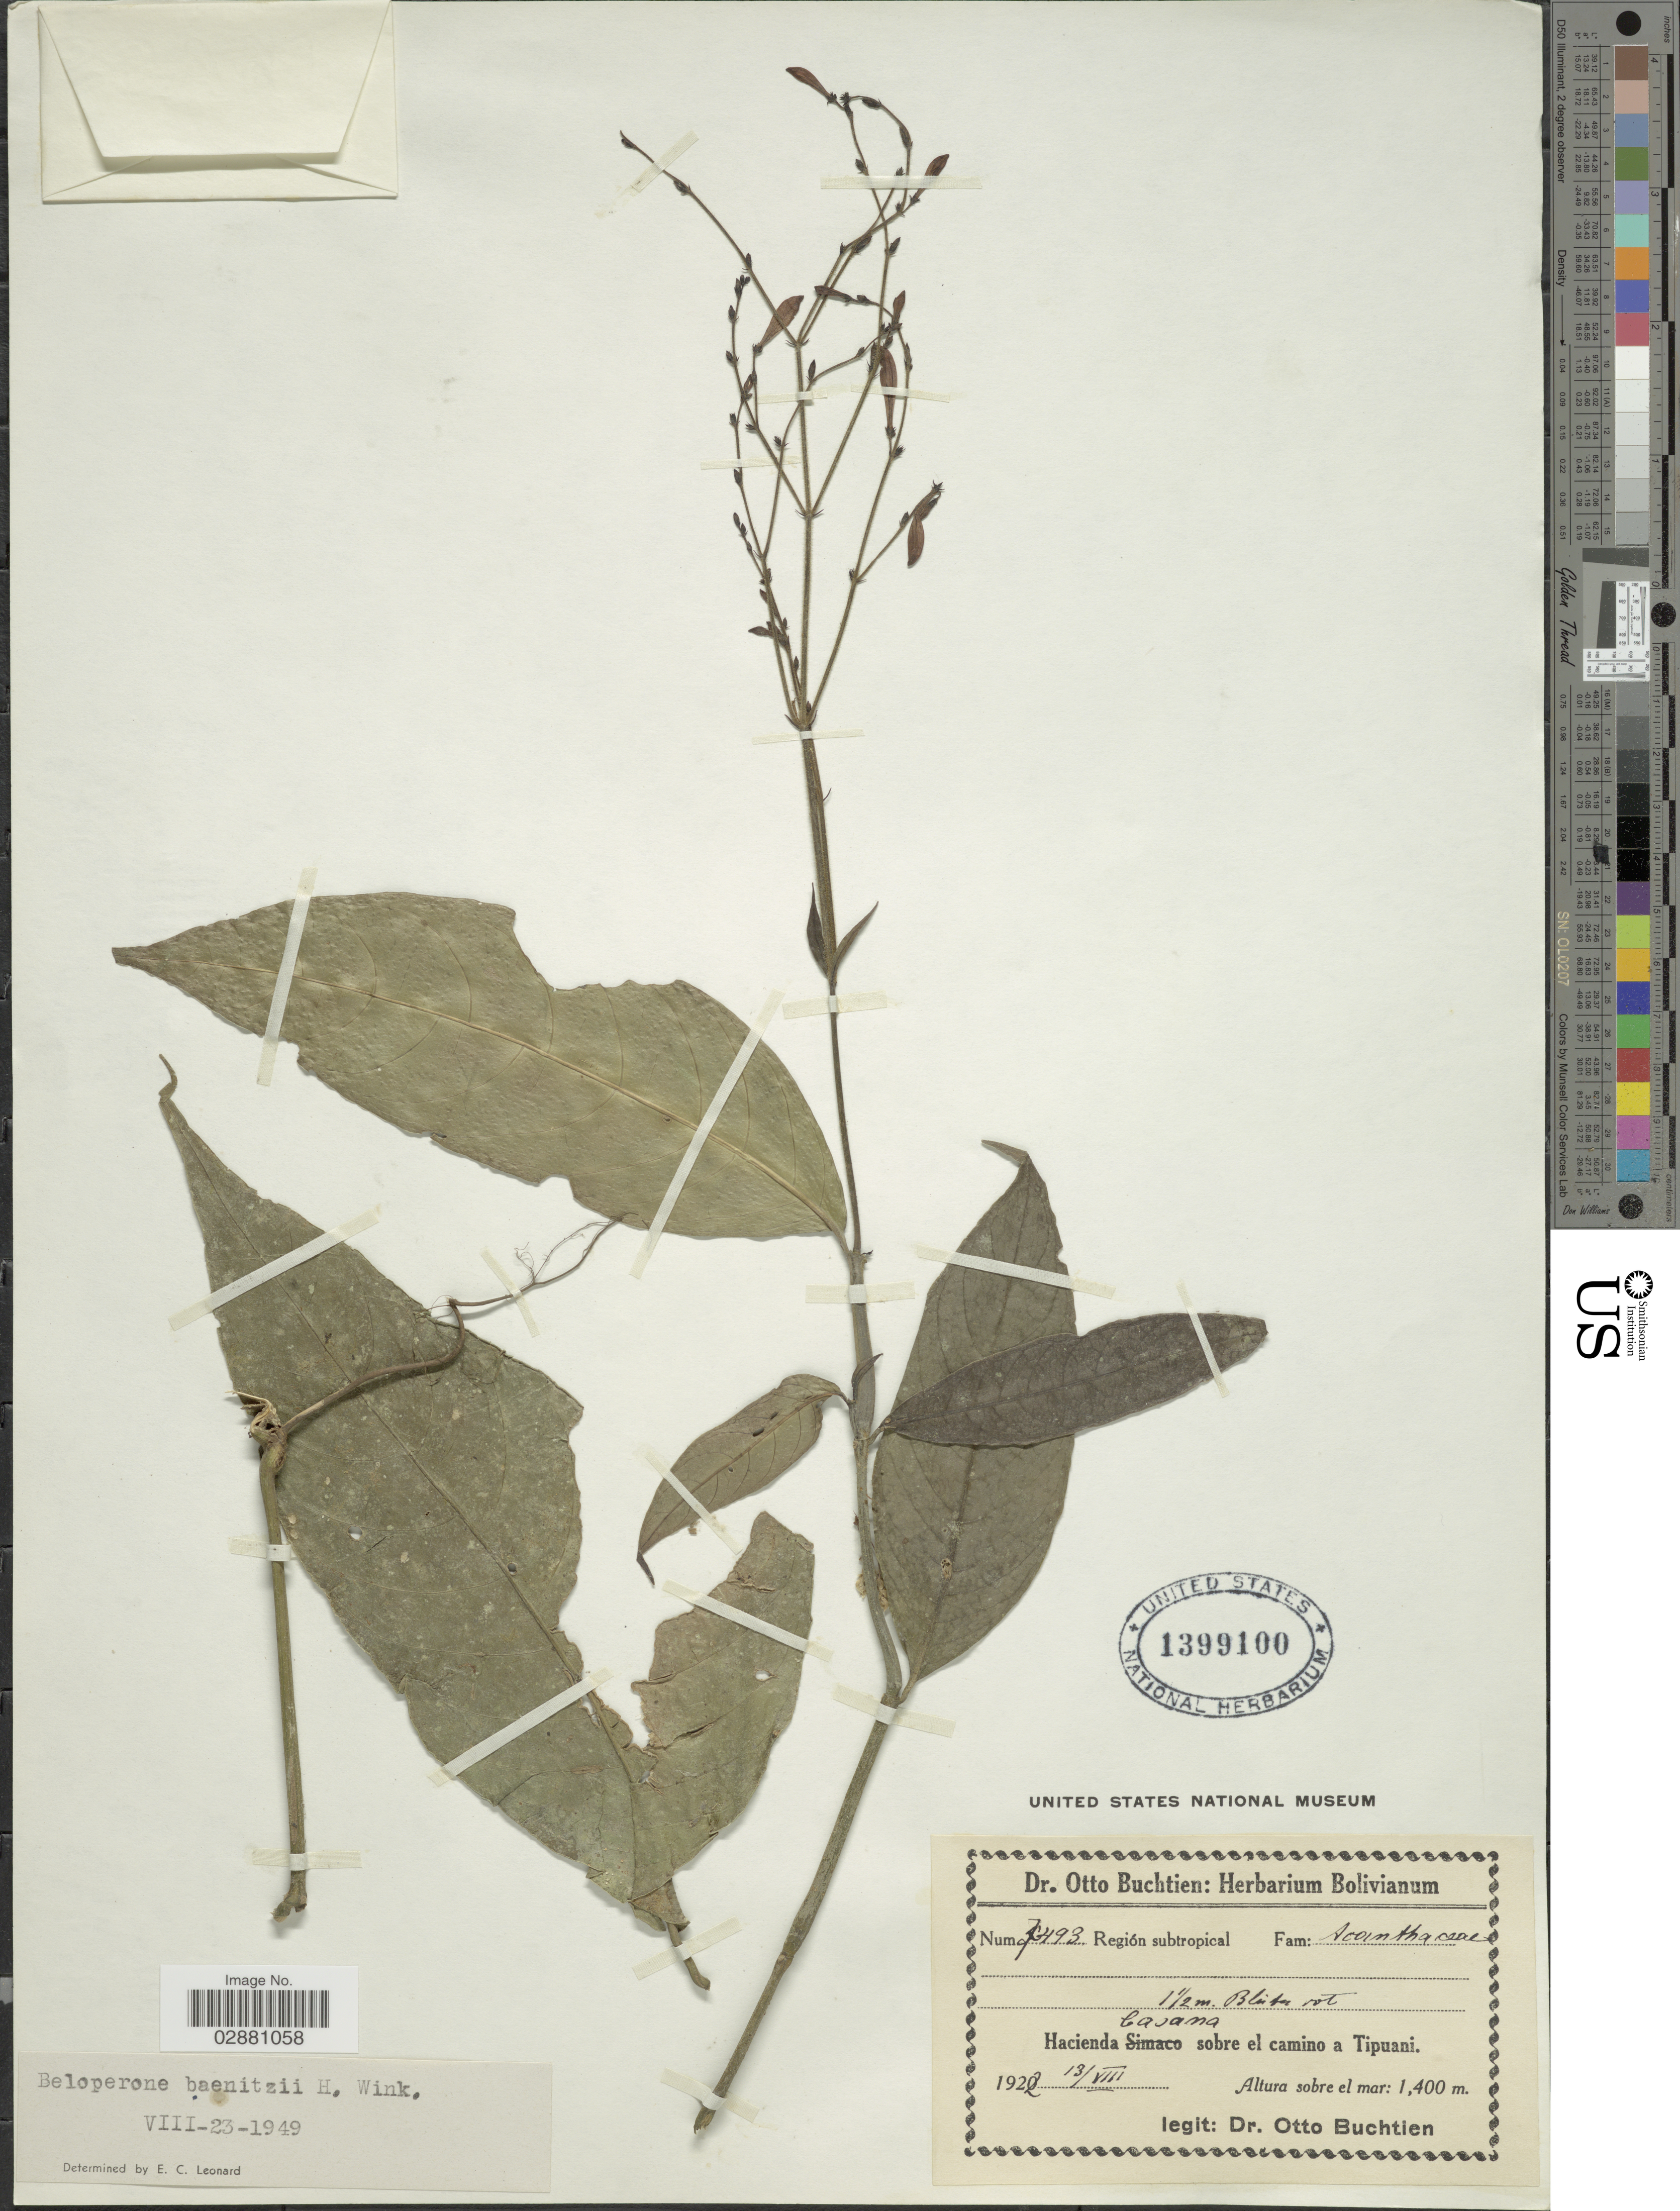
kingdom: Plantae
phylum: Tracheophyta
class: Magnoliopsida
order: Lamiales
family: Acanthaceae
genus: Beloperone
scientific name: Beloperone baenitzii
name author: H.J.P. Winkl.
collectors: O. Buchtien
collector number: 7493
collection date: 1922-08-13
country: Bolivia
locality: Región subtropical. Hacienda Casana sobre el camino a Tipuani.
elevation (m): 1400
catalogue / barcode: US 1399100